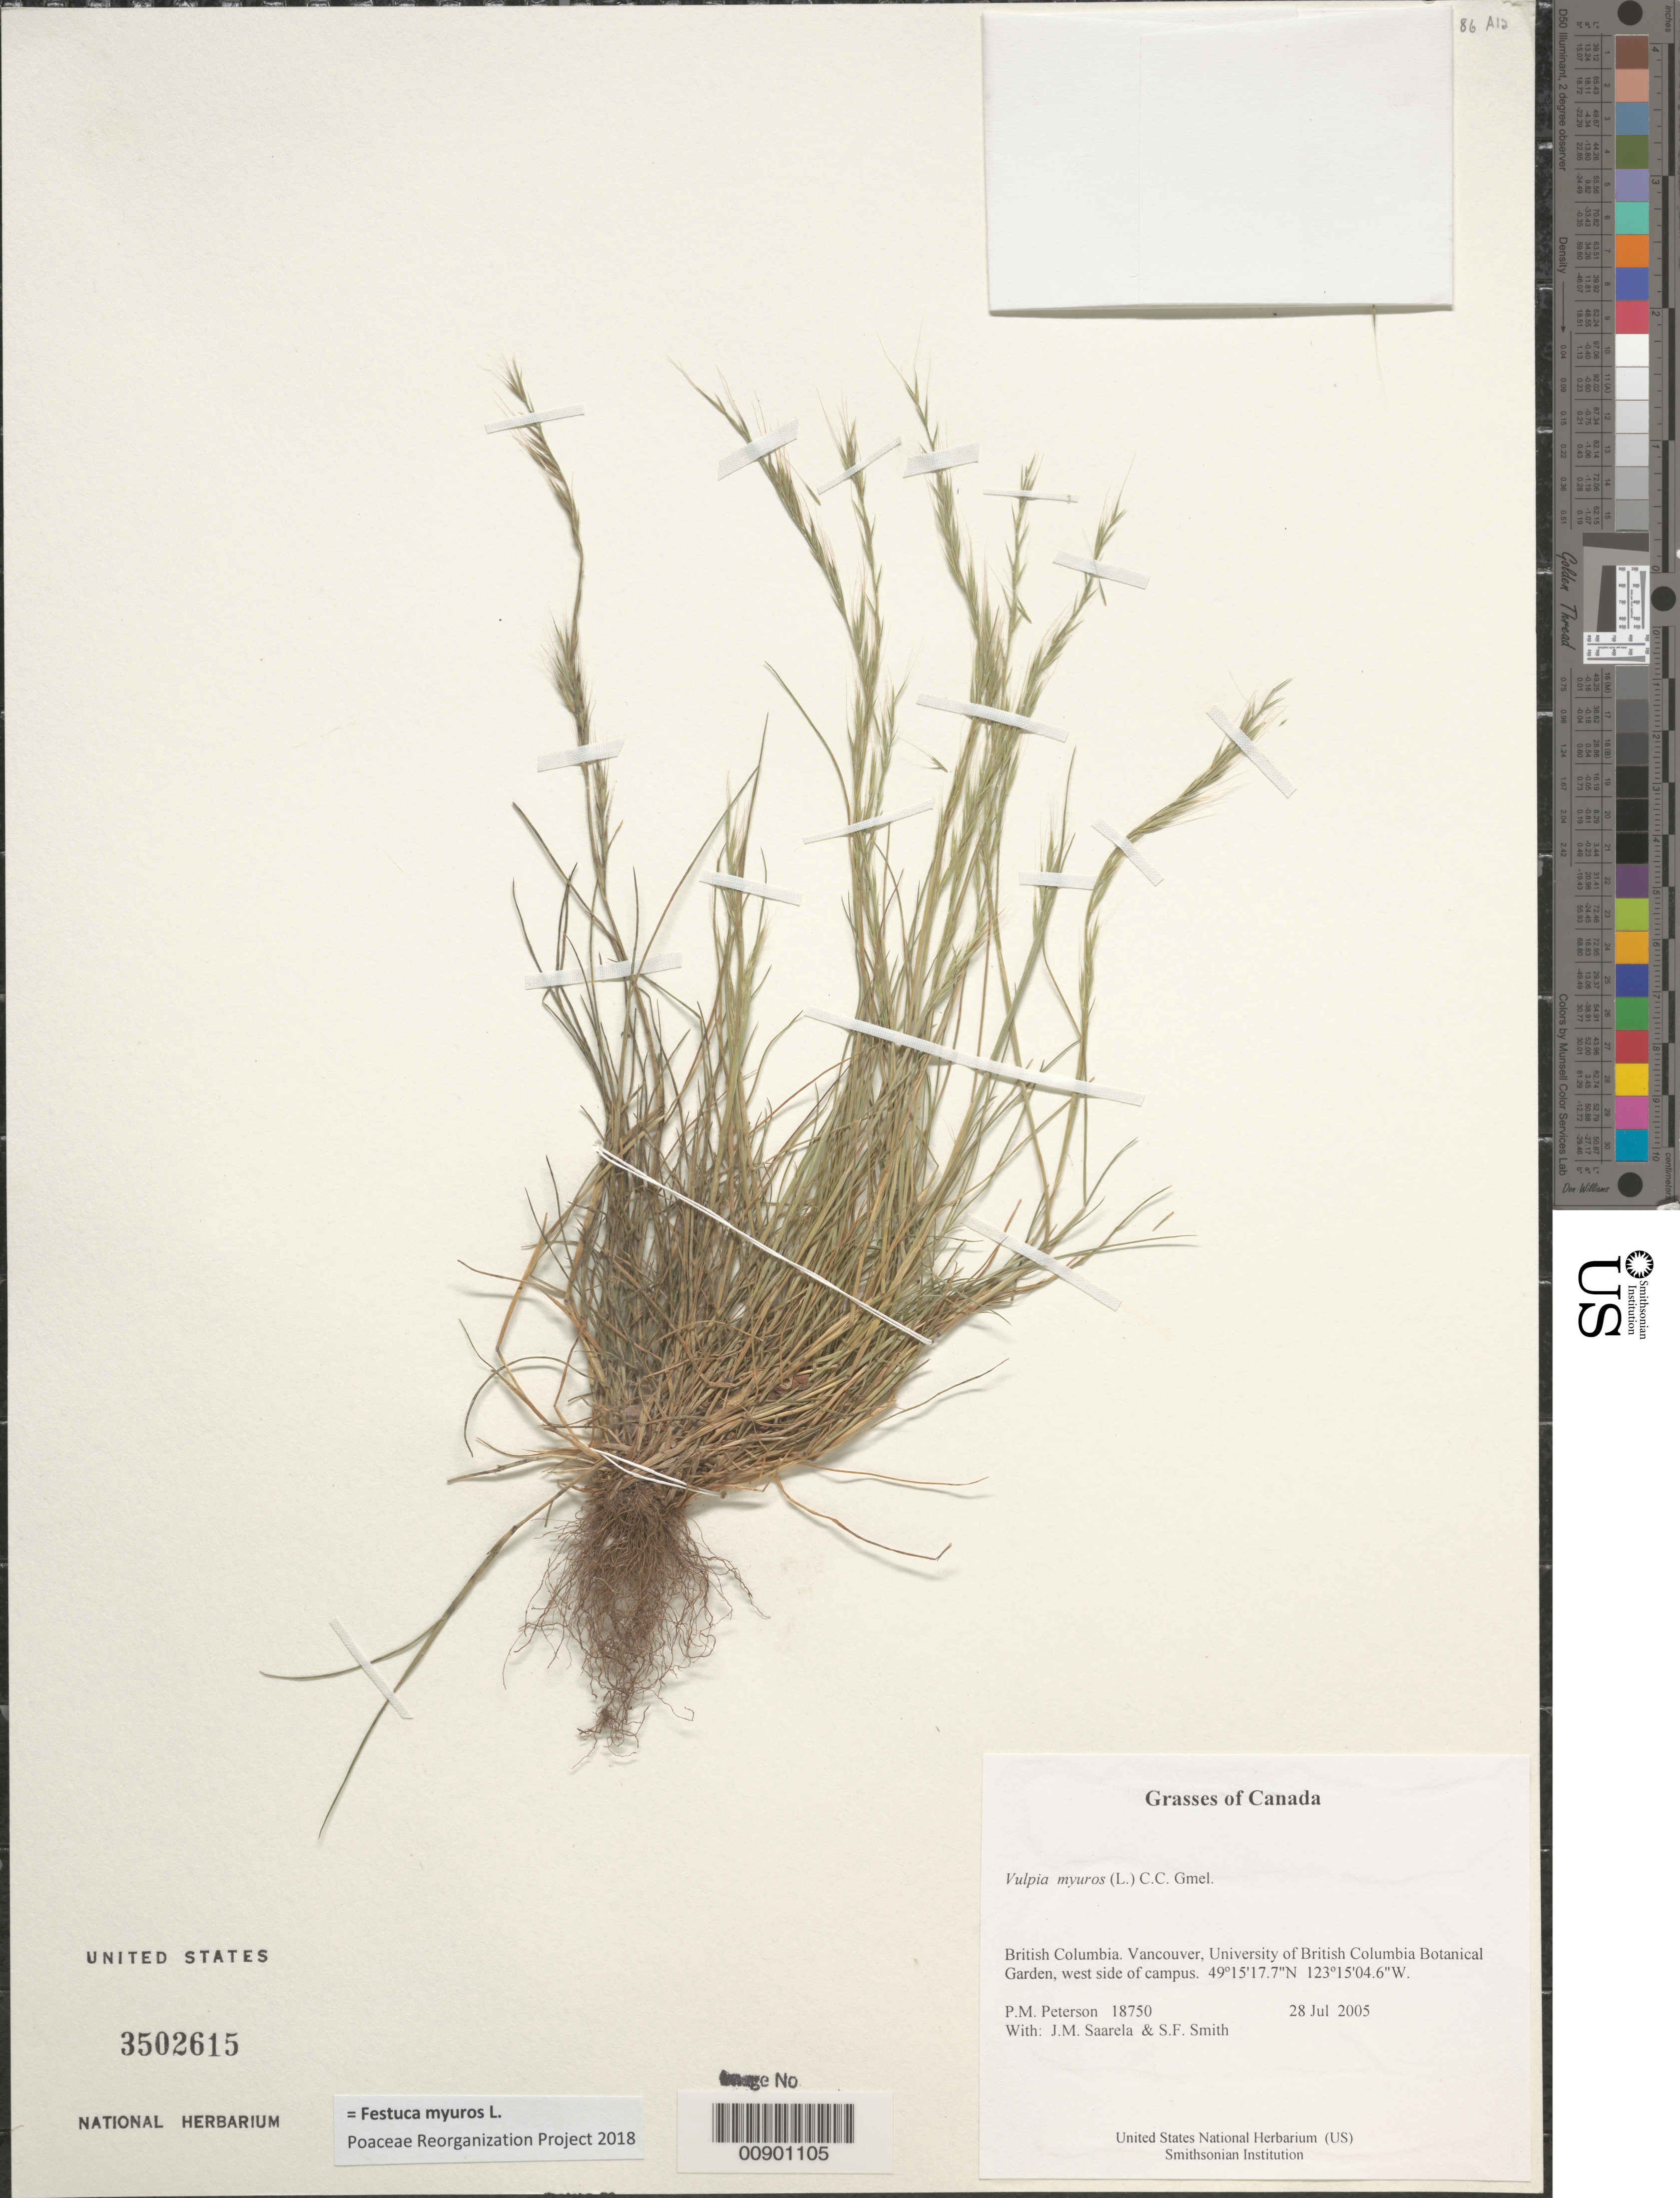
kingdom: Plantae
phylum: Tracheophyta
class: Liliopsida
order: Poales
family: Poaceae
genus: Festuca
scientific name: Festuca myuros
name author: L.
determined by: Poaceae Reorganization Project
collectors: P. M. Peterson, J. Saarela & S.F. Smith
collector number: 18750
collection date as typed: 28 Jul 2004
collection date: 2004-07-28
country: Canada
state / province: British Columbia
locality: Vancouver, University of British Columbia Botanical Garden, west side of campus.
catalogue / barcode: US 3502615